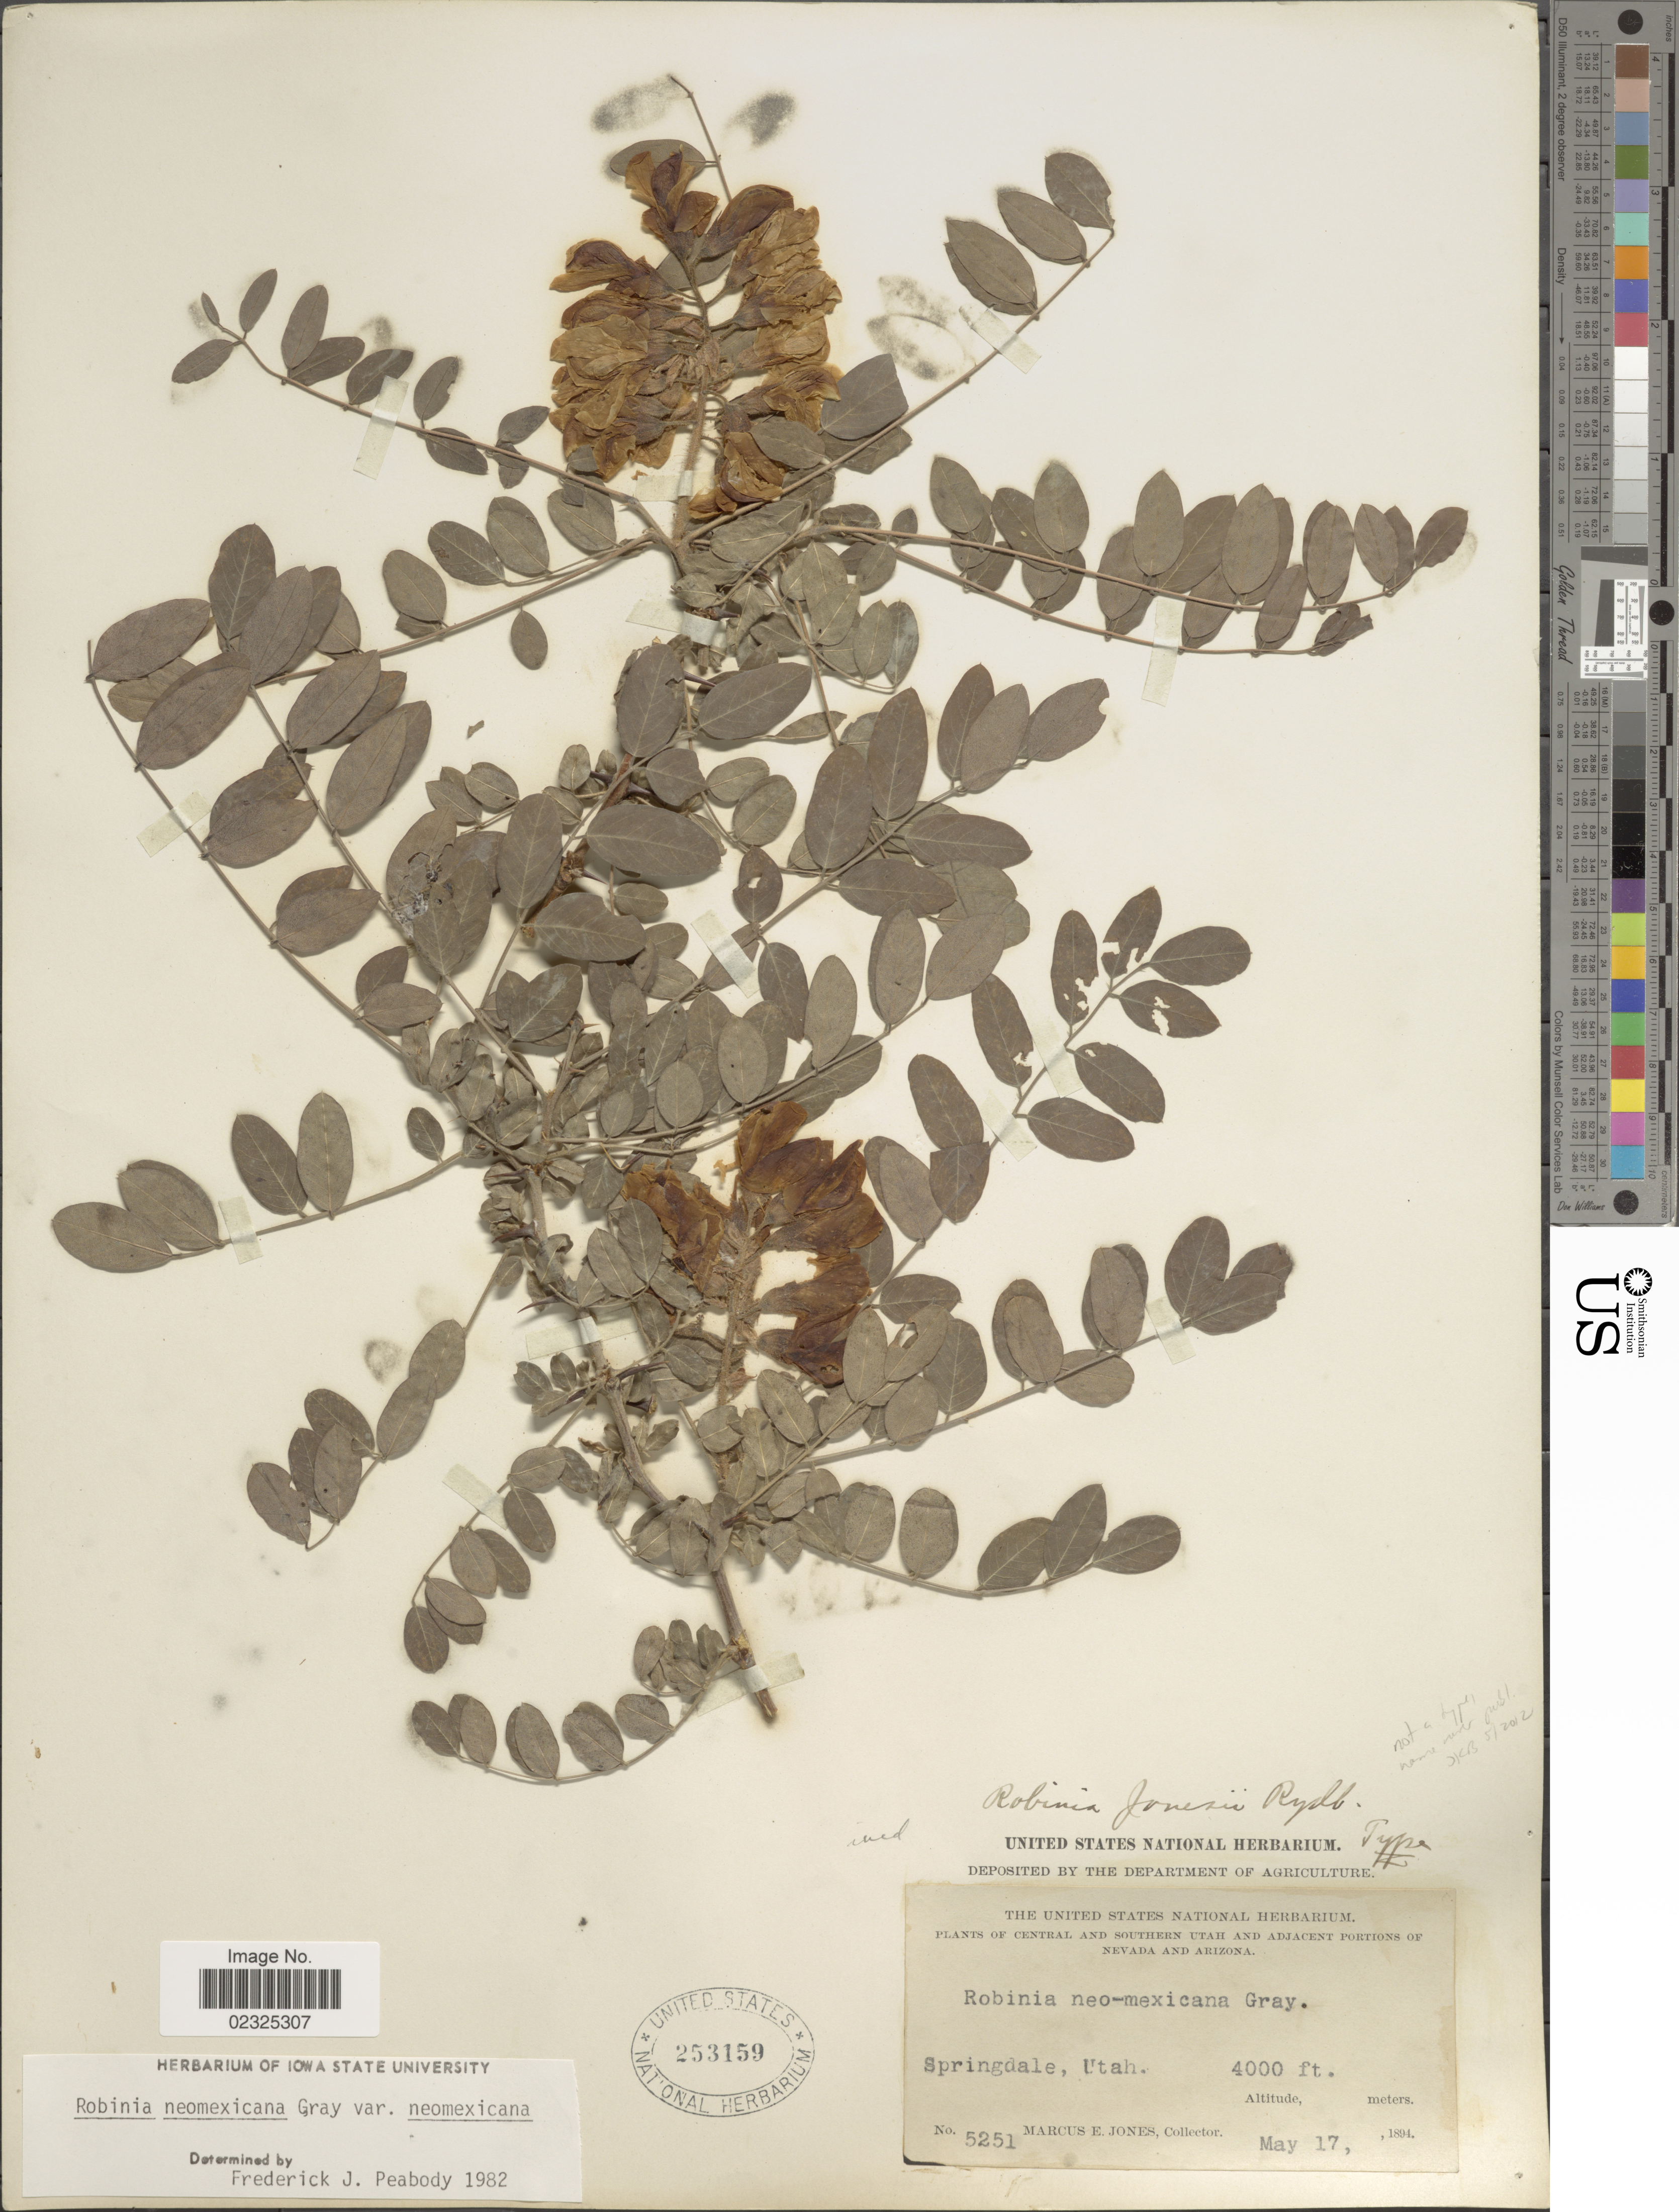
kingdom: Plantae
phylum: Tracheophyta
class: Magnoliopsida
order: Fabales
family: Fabaceae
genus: Robinia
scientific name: Robinia neomexicana var. neomexicana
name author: A. Gray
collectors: M. E. Jones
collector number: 5251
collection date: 1894-05-17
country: United States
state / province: Utah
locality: Springdale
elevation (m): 1219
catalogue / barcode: US 253159